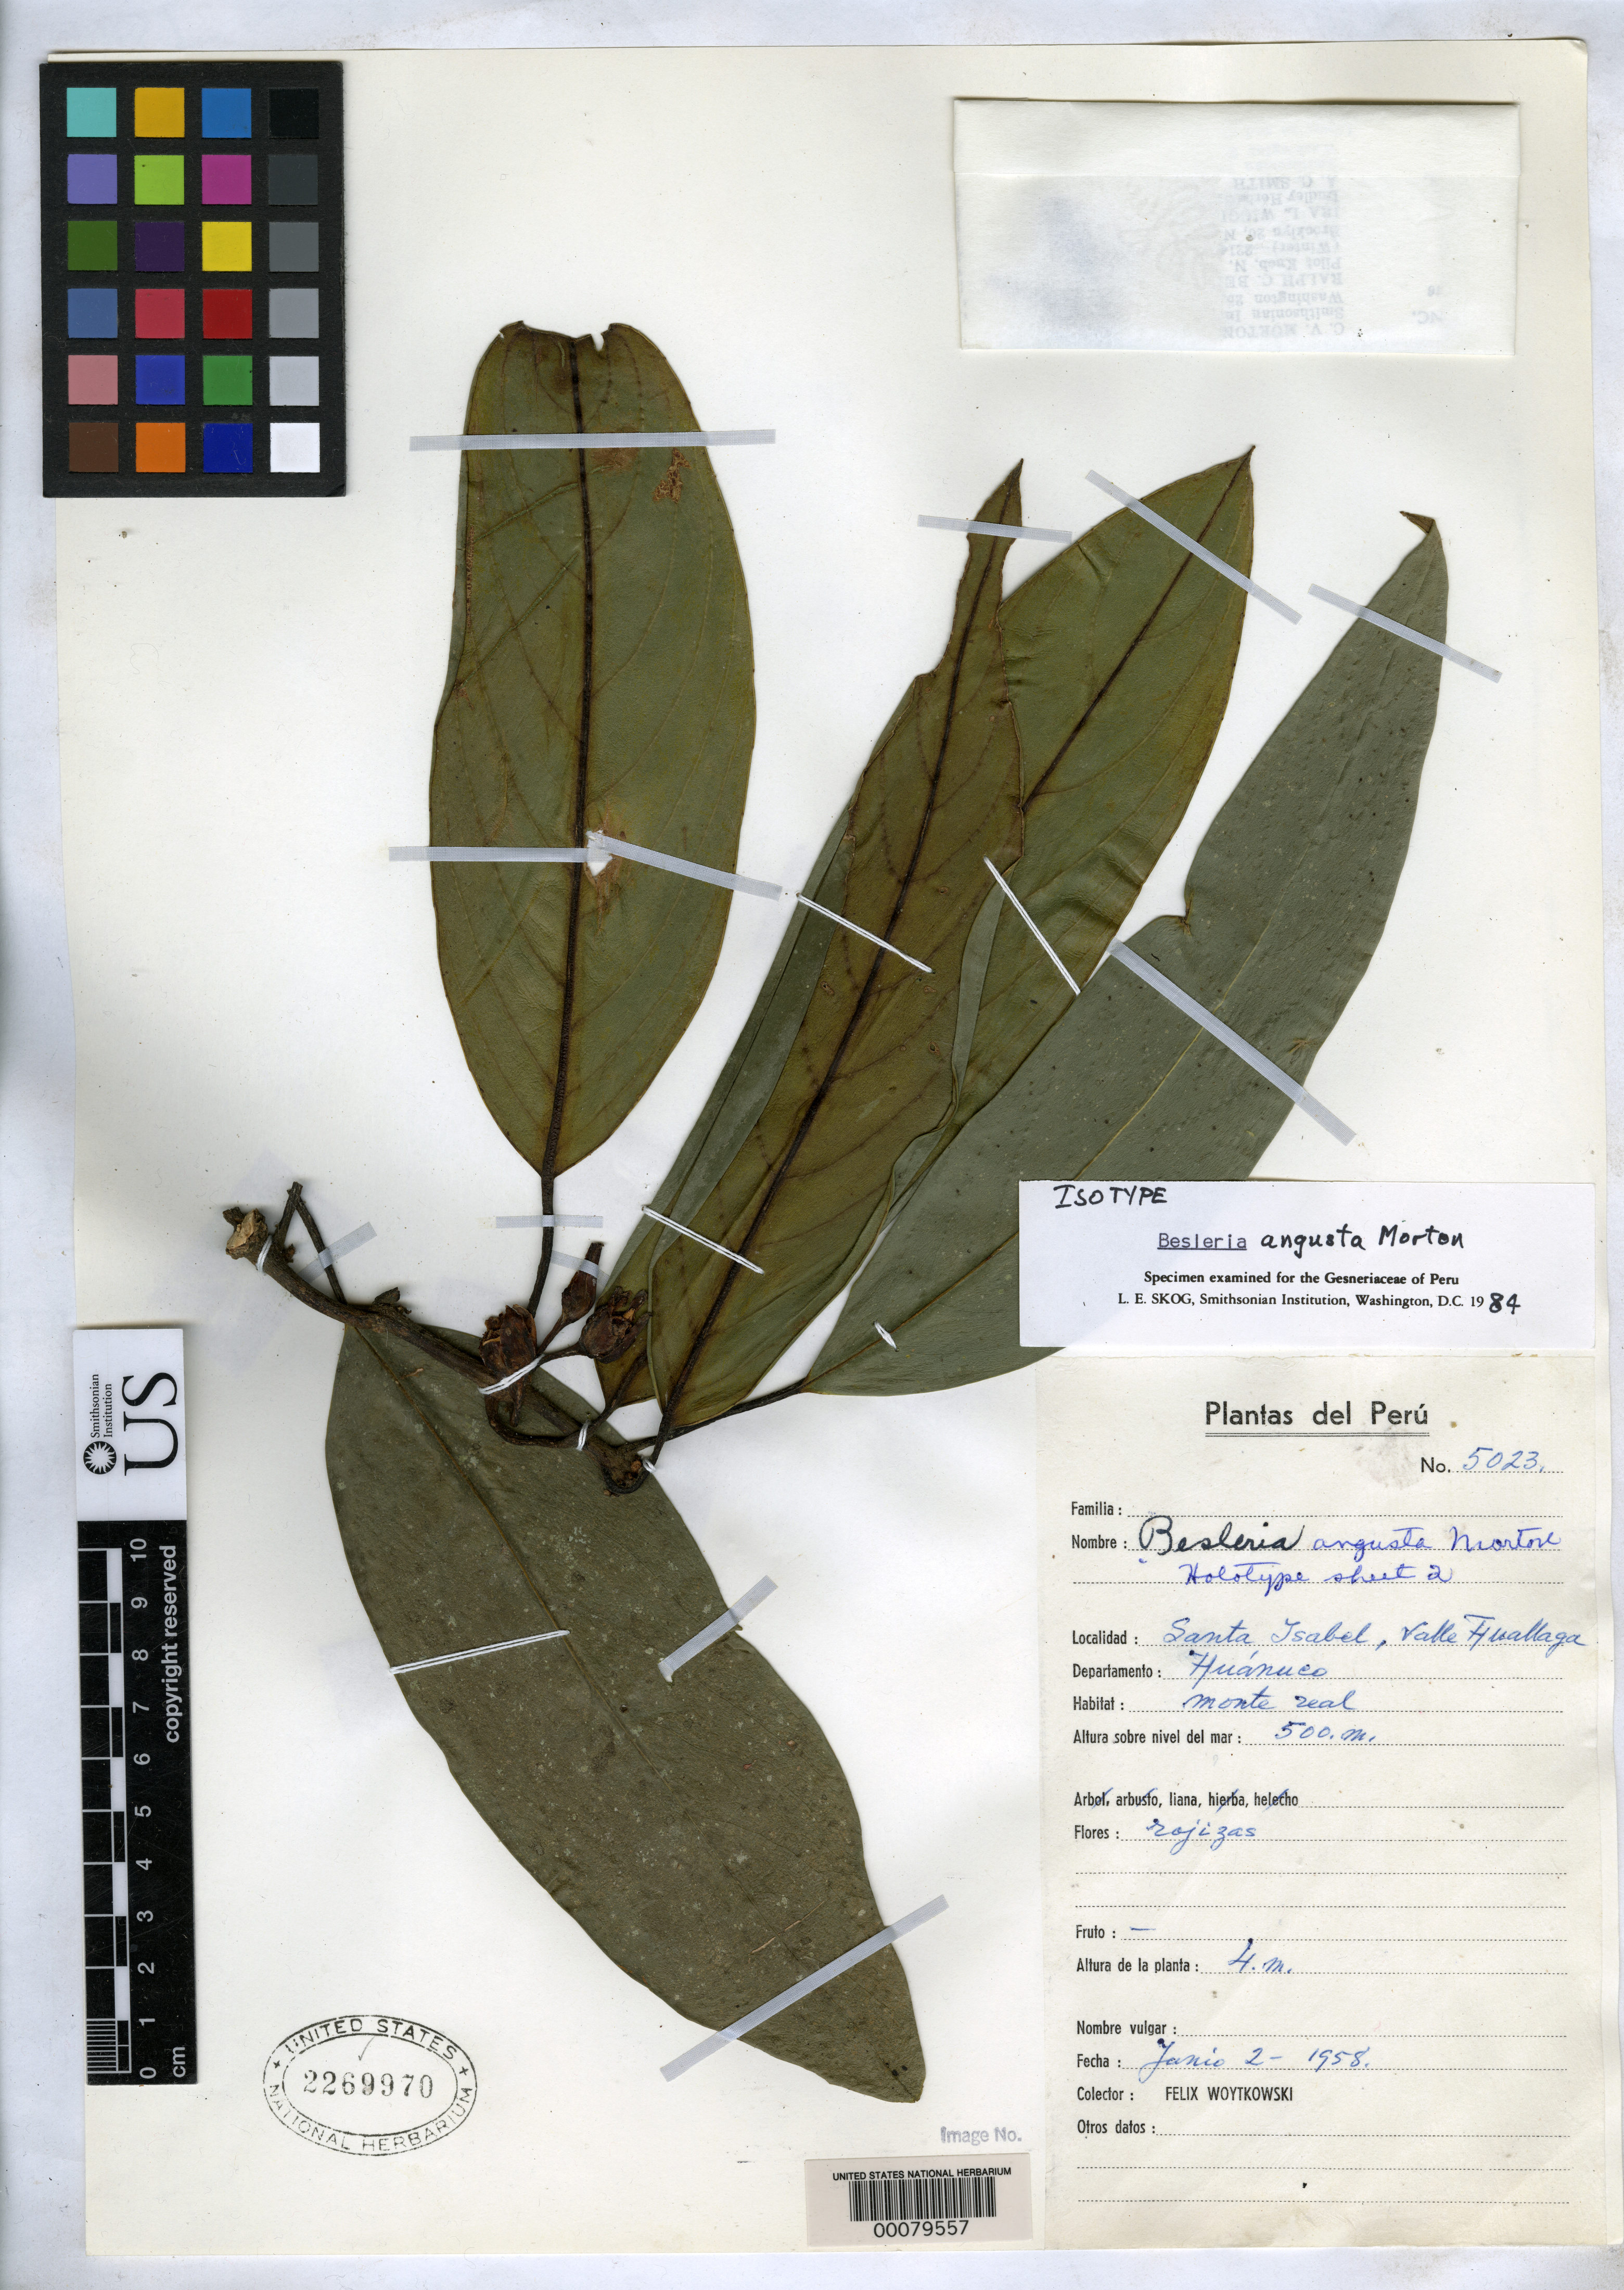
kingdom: Plantae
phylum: Tracheophyta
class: Magnoliopsida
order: Lamiales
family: Gesneriaceae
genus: Besleria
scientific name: Besleria angusta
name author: C.V. Morton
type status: Isotype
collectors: F. Woytkowski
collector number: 5023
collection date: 1958-06-02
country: Peru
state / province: Huánuco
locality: Santa Isabel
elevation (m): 500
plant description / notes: This sheet (USNH 2269970) annotated "Holotype sheet 2" (by Morton?) but protologue explicitly cites (only) USNH 2322768 as holotype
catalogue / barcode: US 2269970